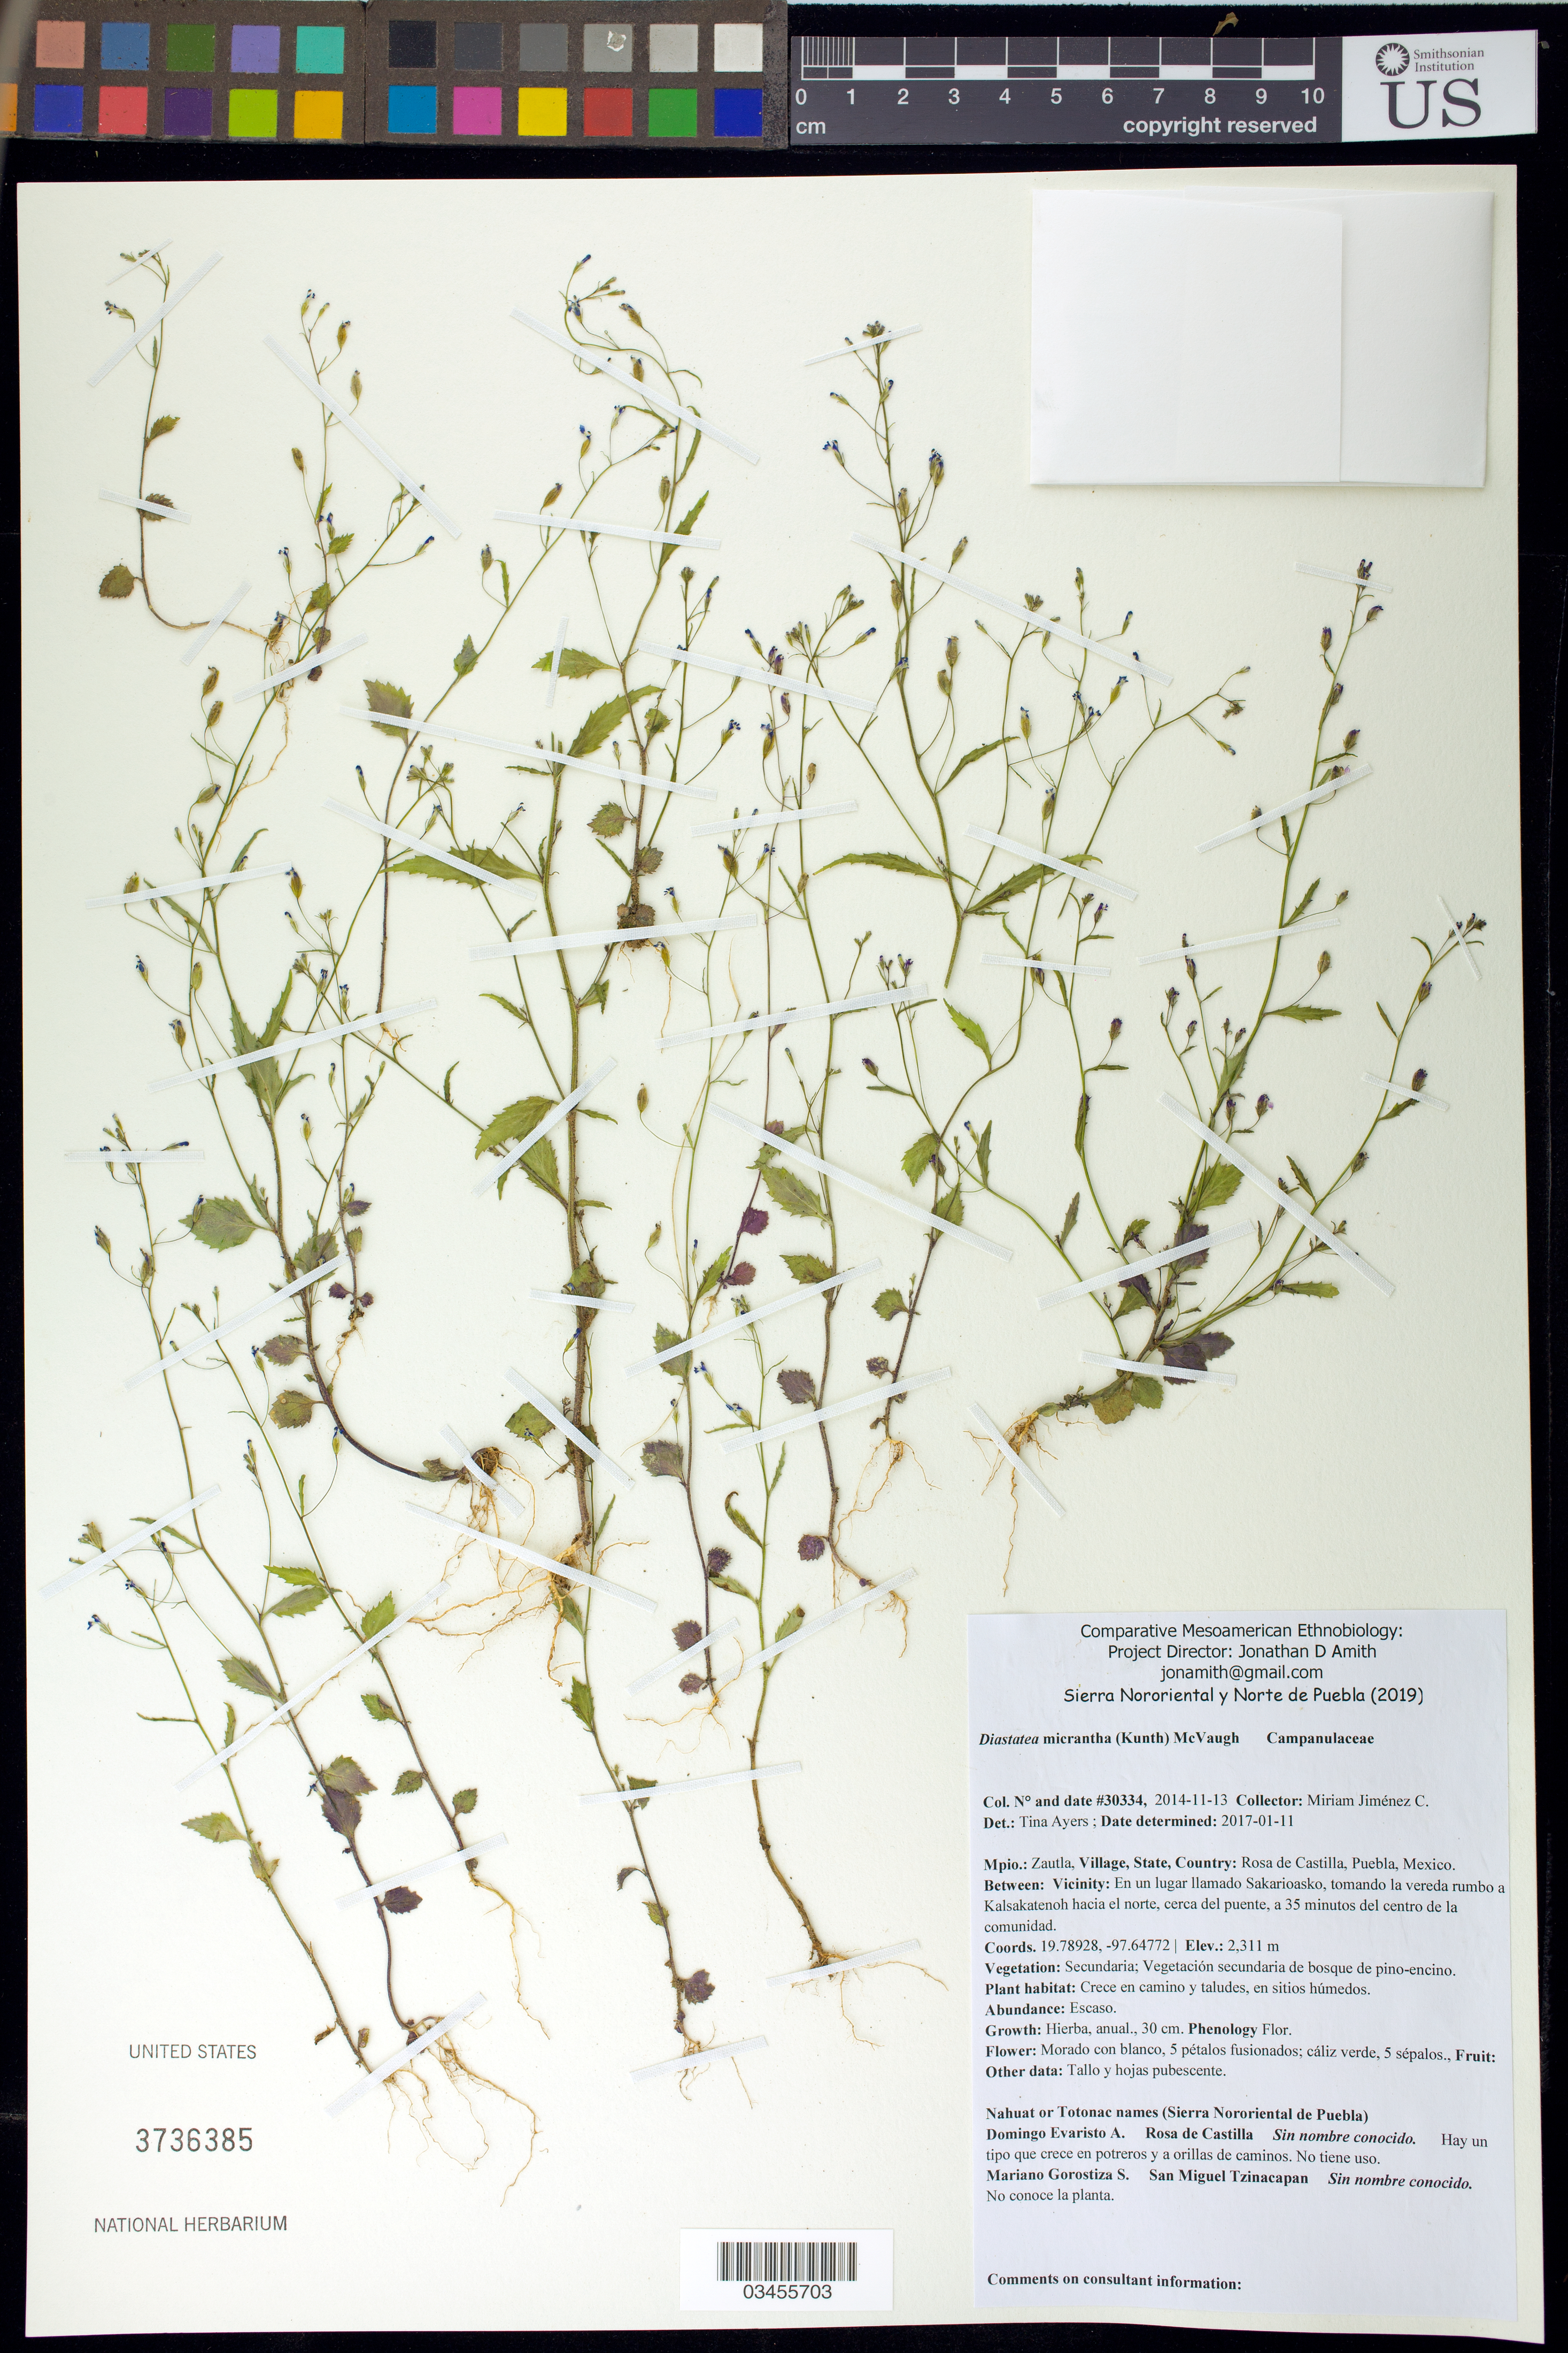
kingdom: Plantae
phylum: Tracheophyta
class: Magnoliopsida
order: Asterales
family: Campanulaceae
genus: Diastatea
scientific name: Diastatea micrantha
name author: (Kunth) McVaugh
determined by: Ayers, Tina J.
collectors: M. Jiménez Chimil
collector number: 30334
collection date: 2014-11-13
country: México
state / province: Puebla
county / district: Zautla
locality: PUEBLO: Rosa de Castilla; LOCALIDAD EXACTA: En Sakarioasko, tomando la vereda rumbo a Kalsakatenoh hacia el norte, cerca del puente, a 35 minutos del centro de la comunidad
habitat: Vegetación secundaria de bosque de pino-encino; en camino y taludes, en sitios húmedos.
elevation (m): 2311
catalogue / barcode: US 3736385